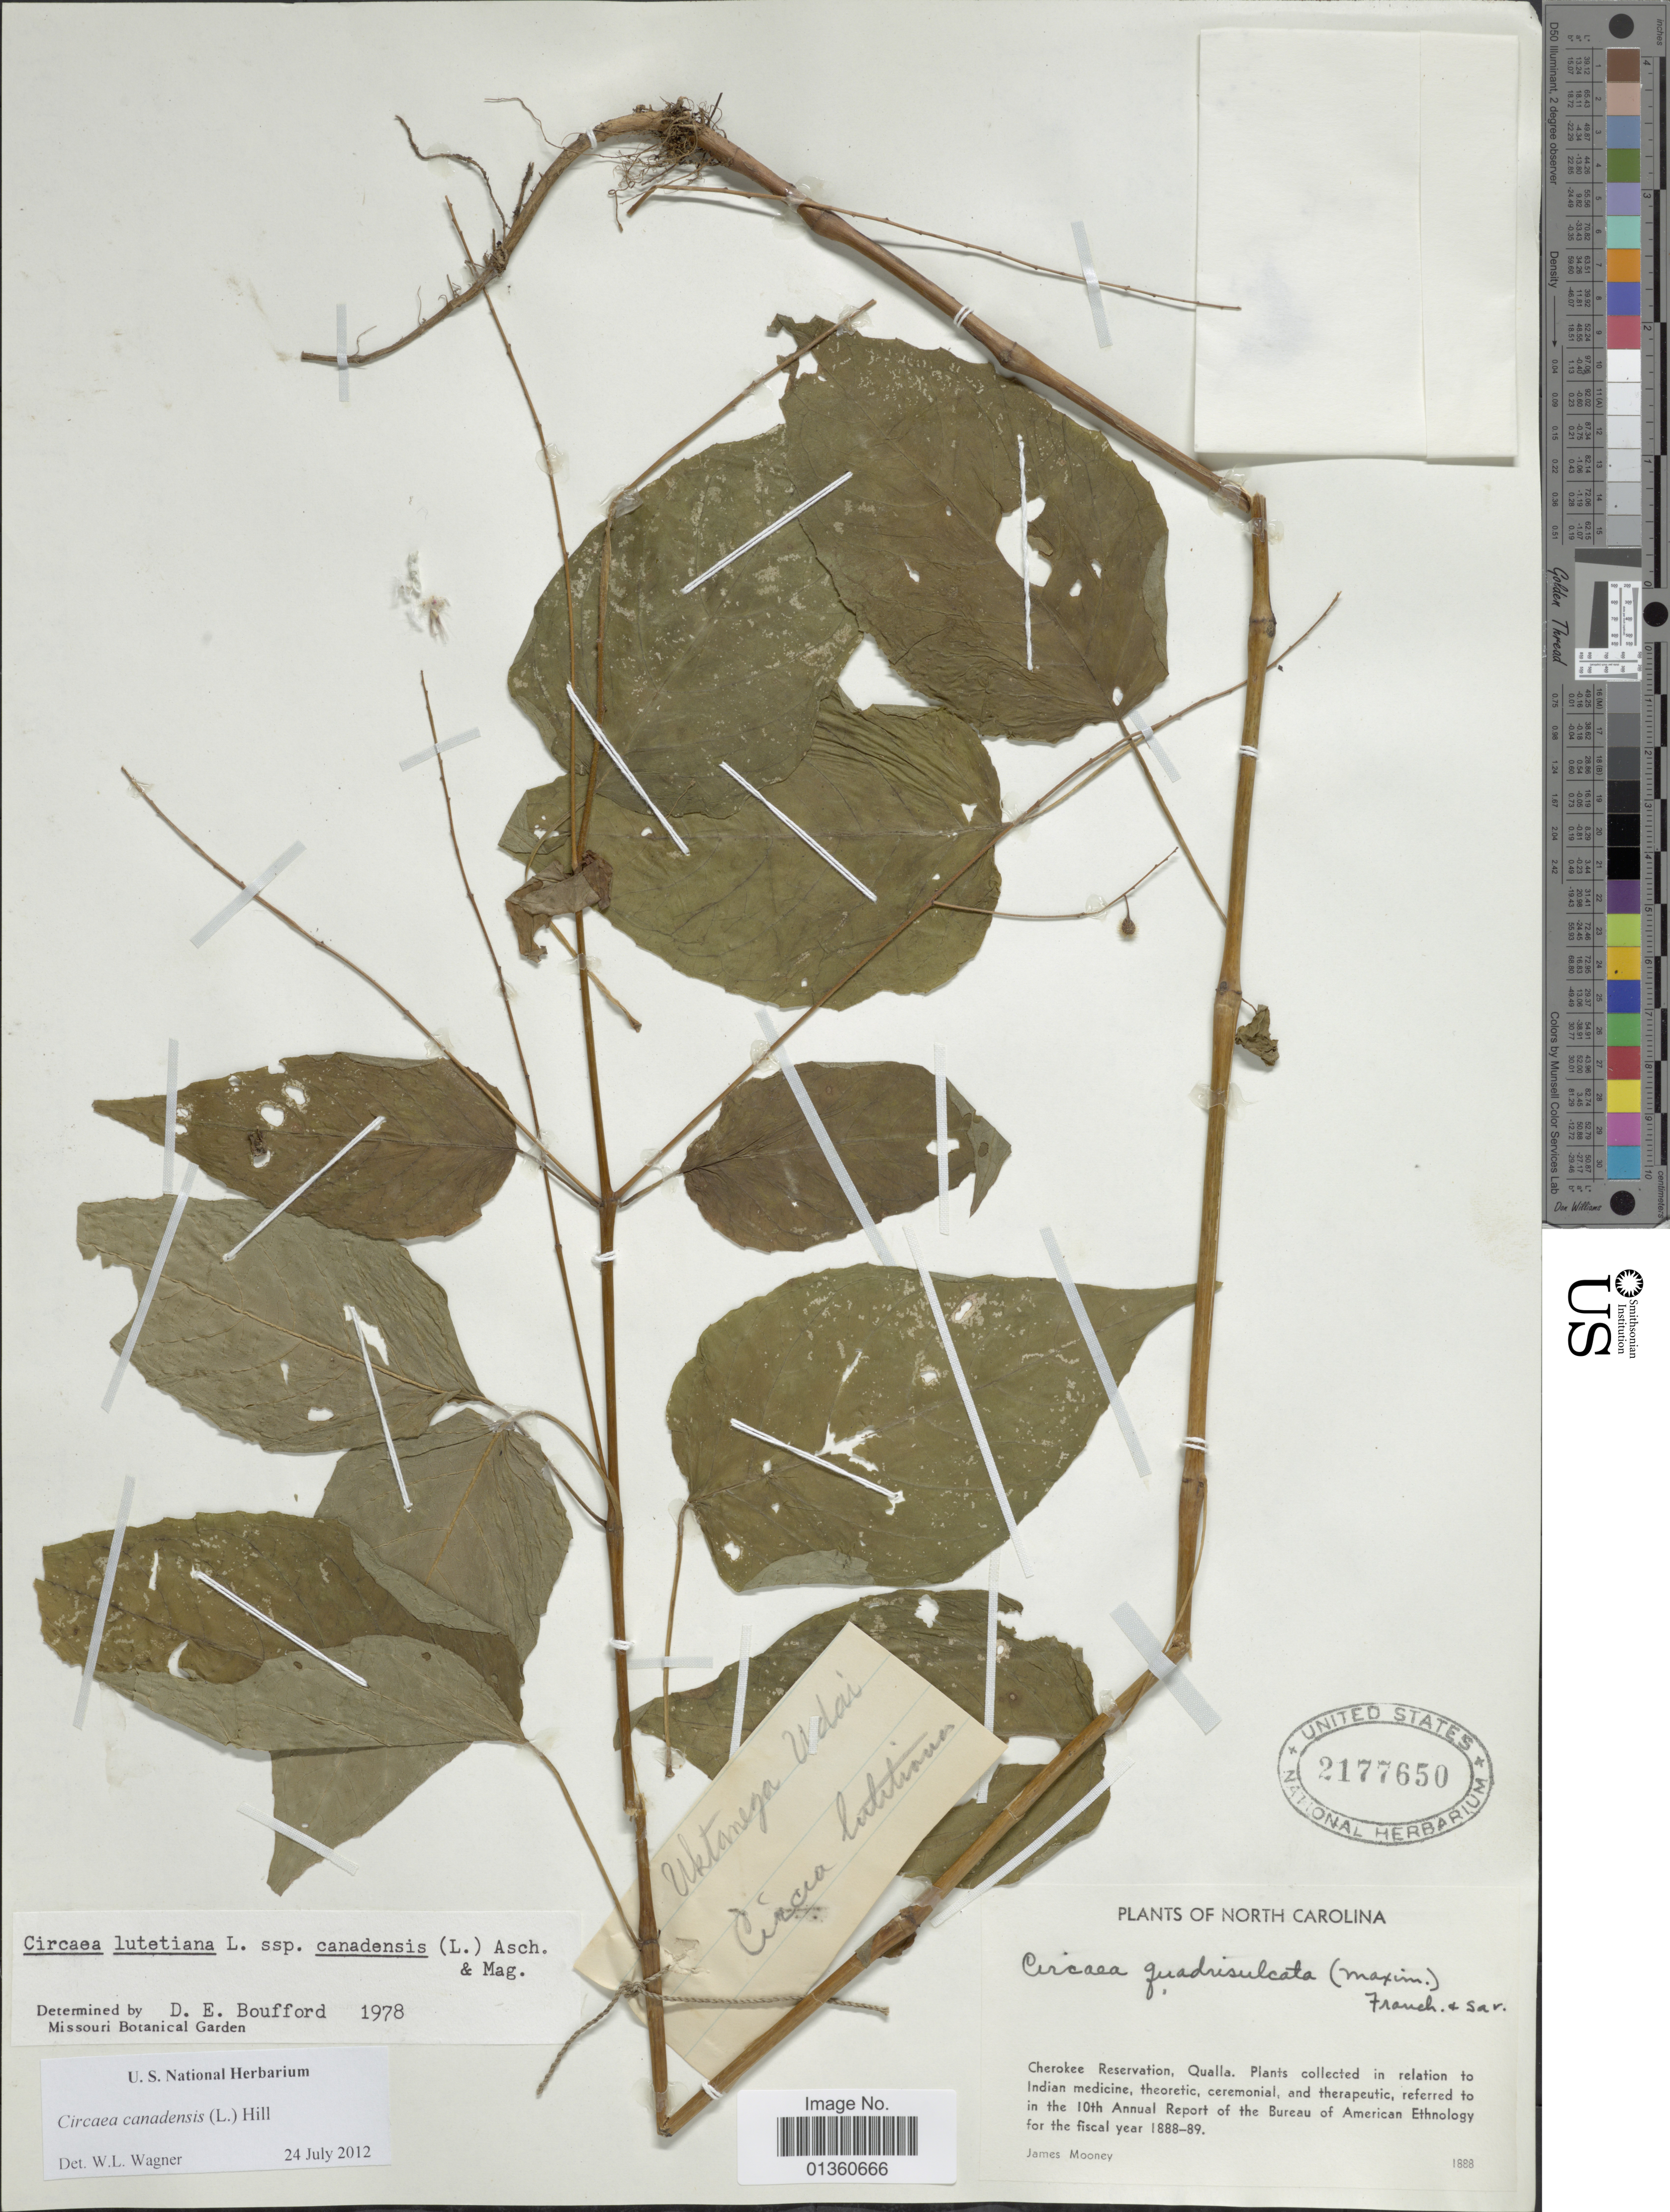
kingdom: Plantae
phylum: Tracheophyta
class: Magnoliopsida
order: Myrtales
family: Onagraceae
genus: Circaea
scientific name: Circaea canadensis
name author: (L.) Hill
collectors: J. Mooney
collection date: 1888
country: United States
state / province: North Carolina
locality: Cherokee Reservation, Qualla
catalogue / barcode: US 2177650